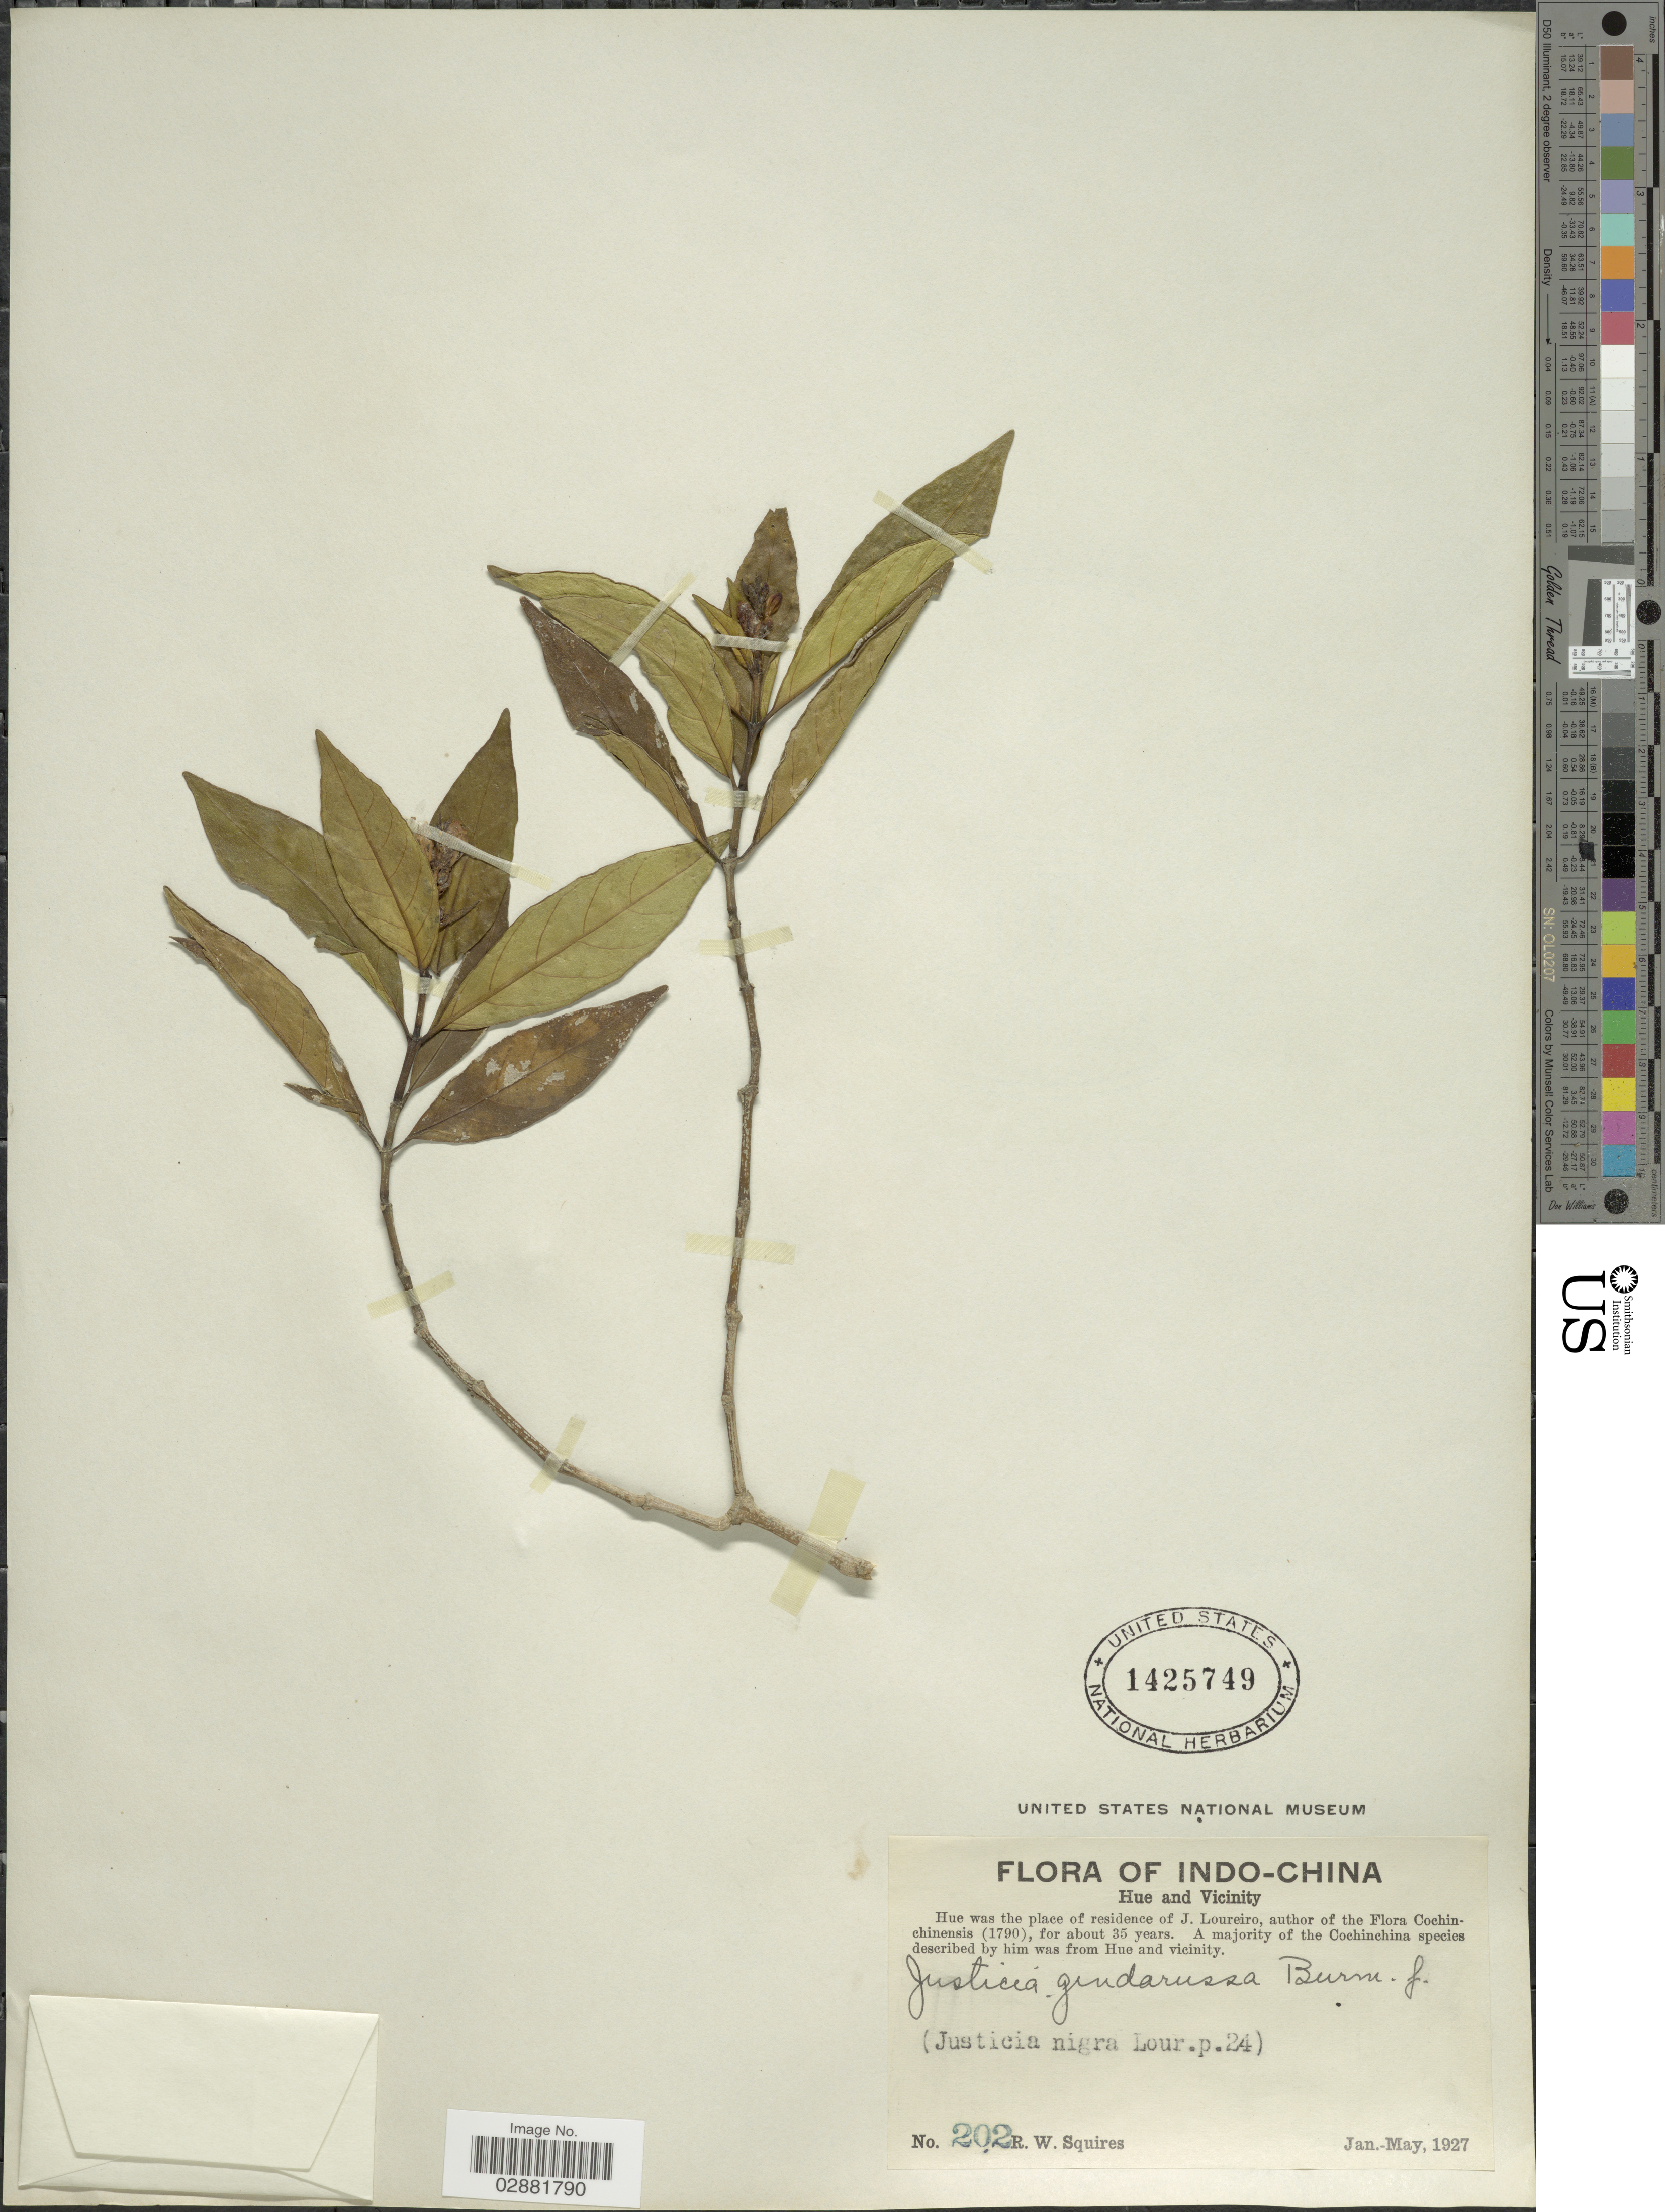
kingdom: Plantae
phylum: Tracheophyta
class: Magnoliopsida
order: Lamiales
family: Acanthaceae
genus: Justicia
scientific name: Justicia gendarussa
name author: Burm. f.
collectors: R. Squires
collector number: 202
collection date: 1927-01/1927-05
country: Vietnam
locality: Indo-China, Hue and vicinity.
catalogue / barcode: US 1425749